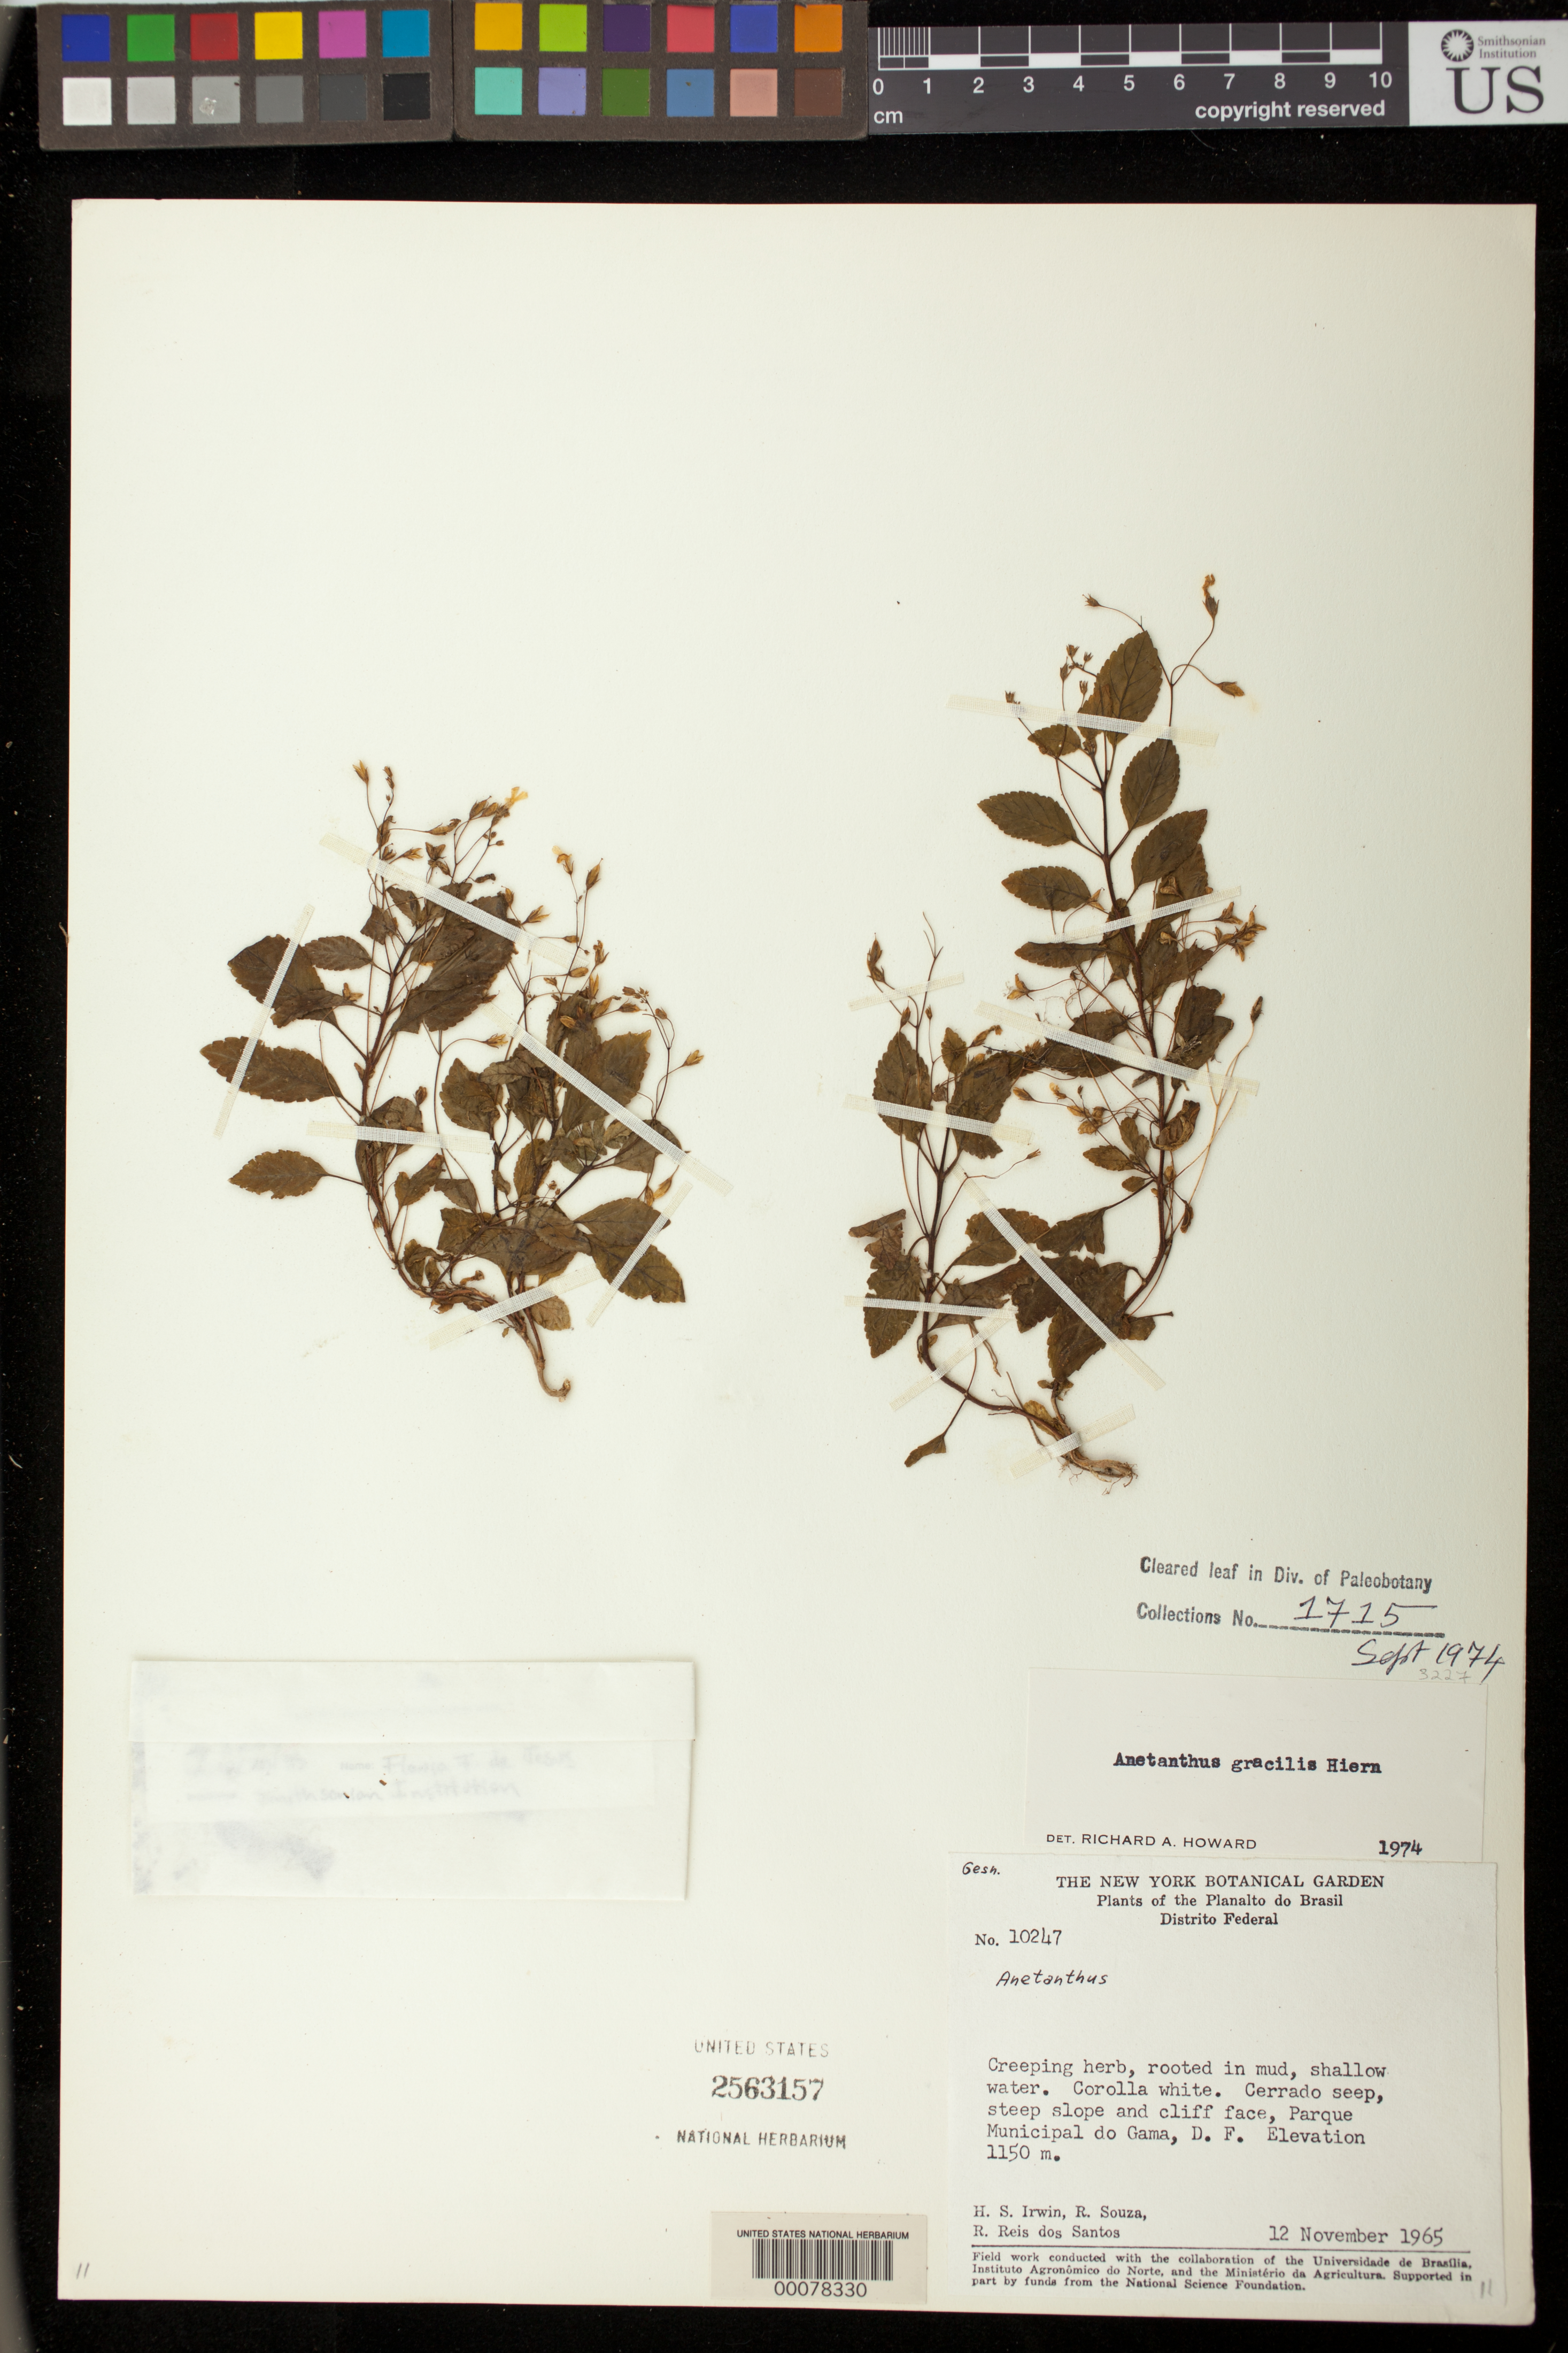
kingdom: Plantae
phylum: Tracheophyta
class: Magnoliopsida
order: Lamiales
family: Gesneriaceae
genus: Anetanthus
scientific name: Anetanthus gracilis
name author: Hiern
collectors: H. Irwin, R. Souza & R. R. Santos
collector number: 10247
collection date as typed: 12 Nov 1965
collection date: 1965-11-12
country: Brazil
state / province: Distrito Federal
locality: Parque Municipal do Gama, D.F.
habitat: Cerrado seep, steep slope and cliff face. Rooted in mud, shallow water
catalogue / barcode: US 2563157